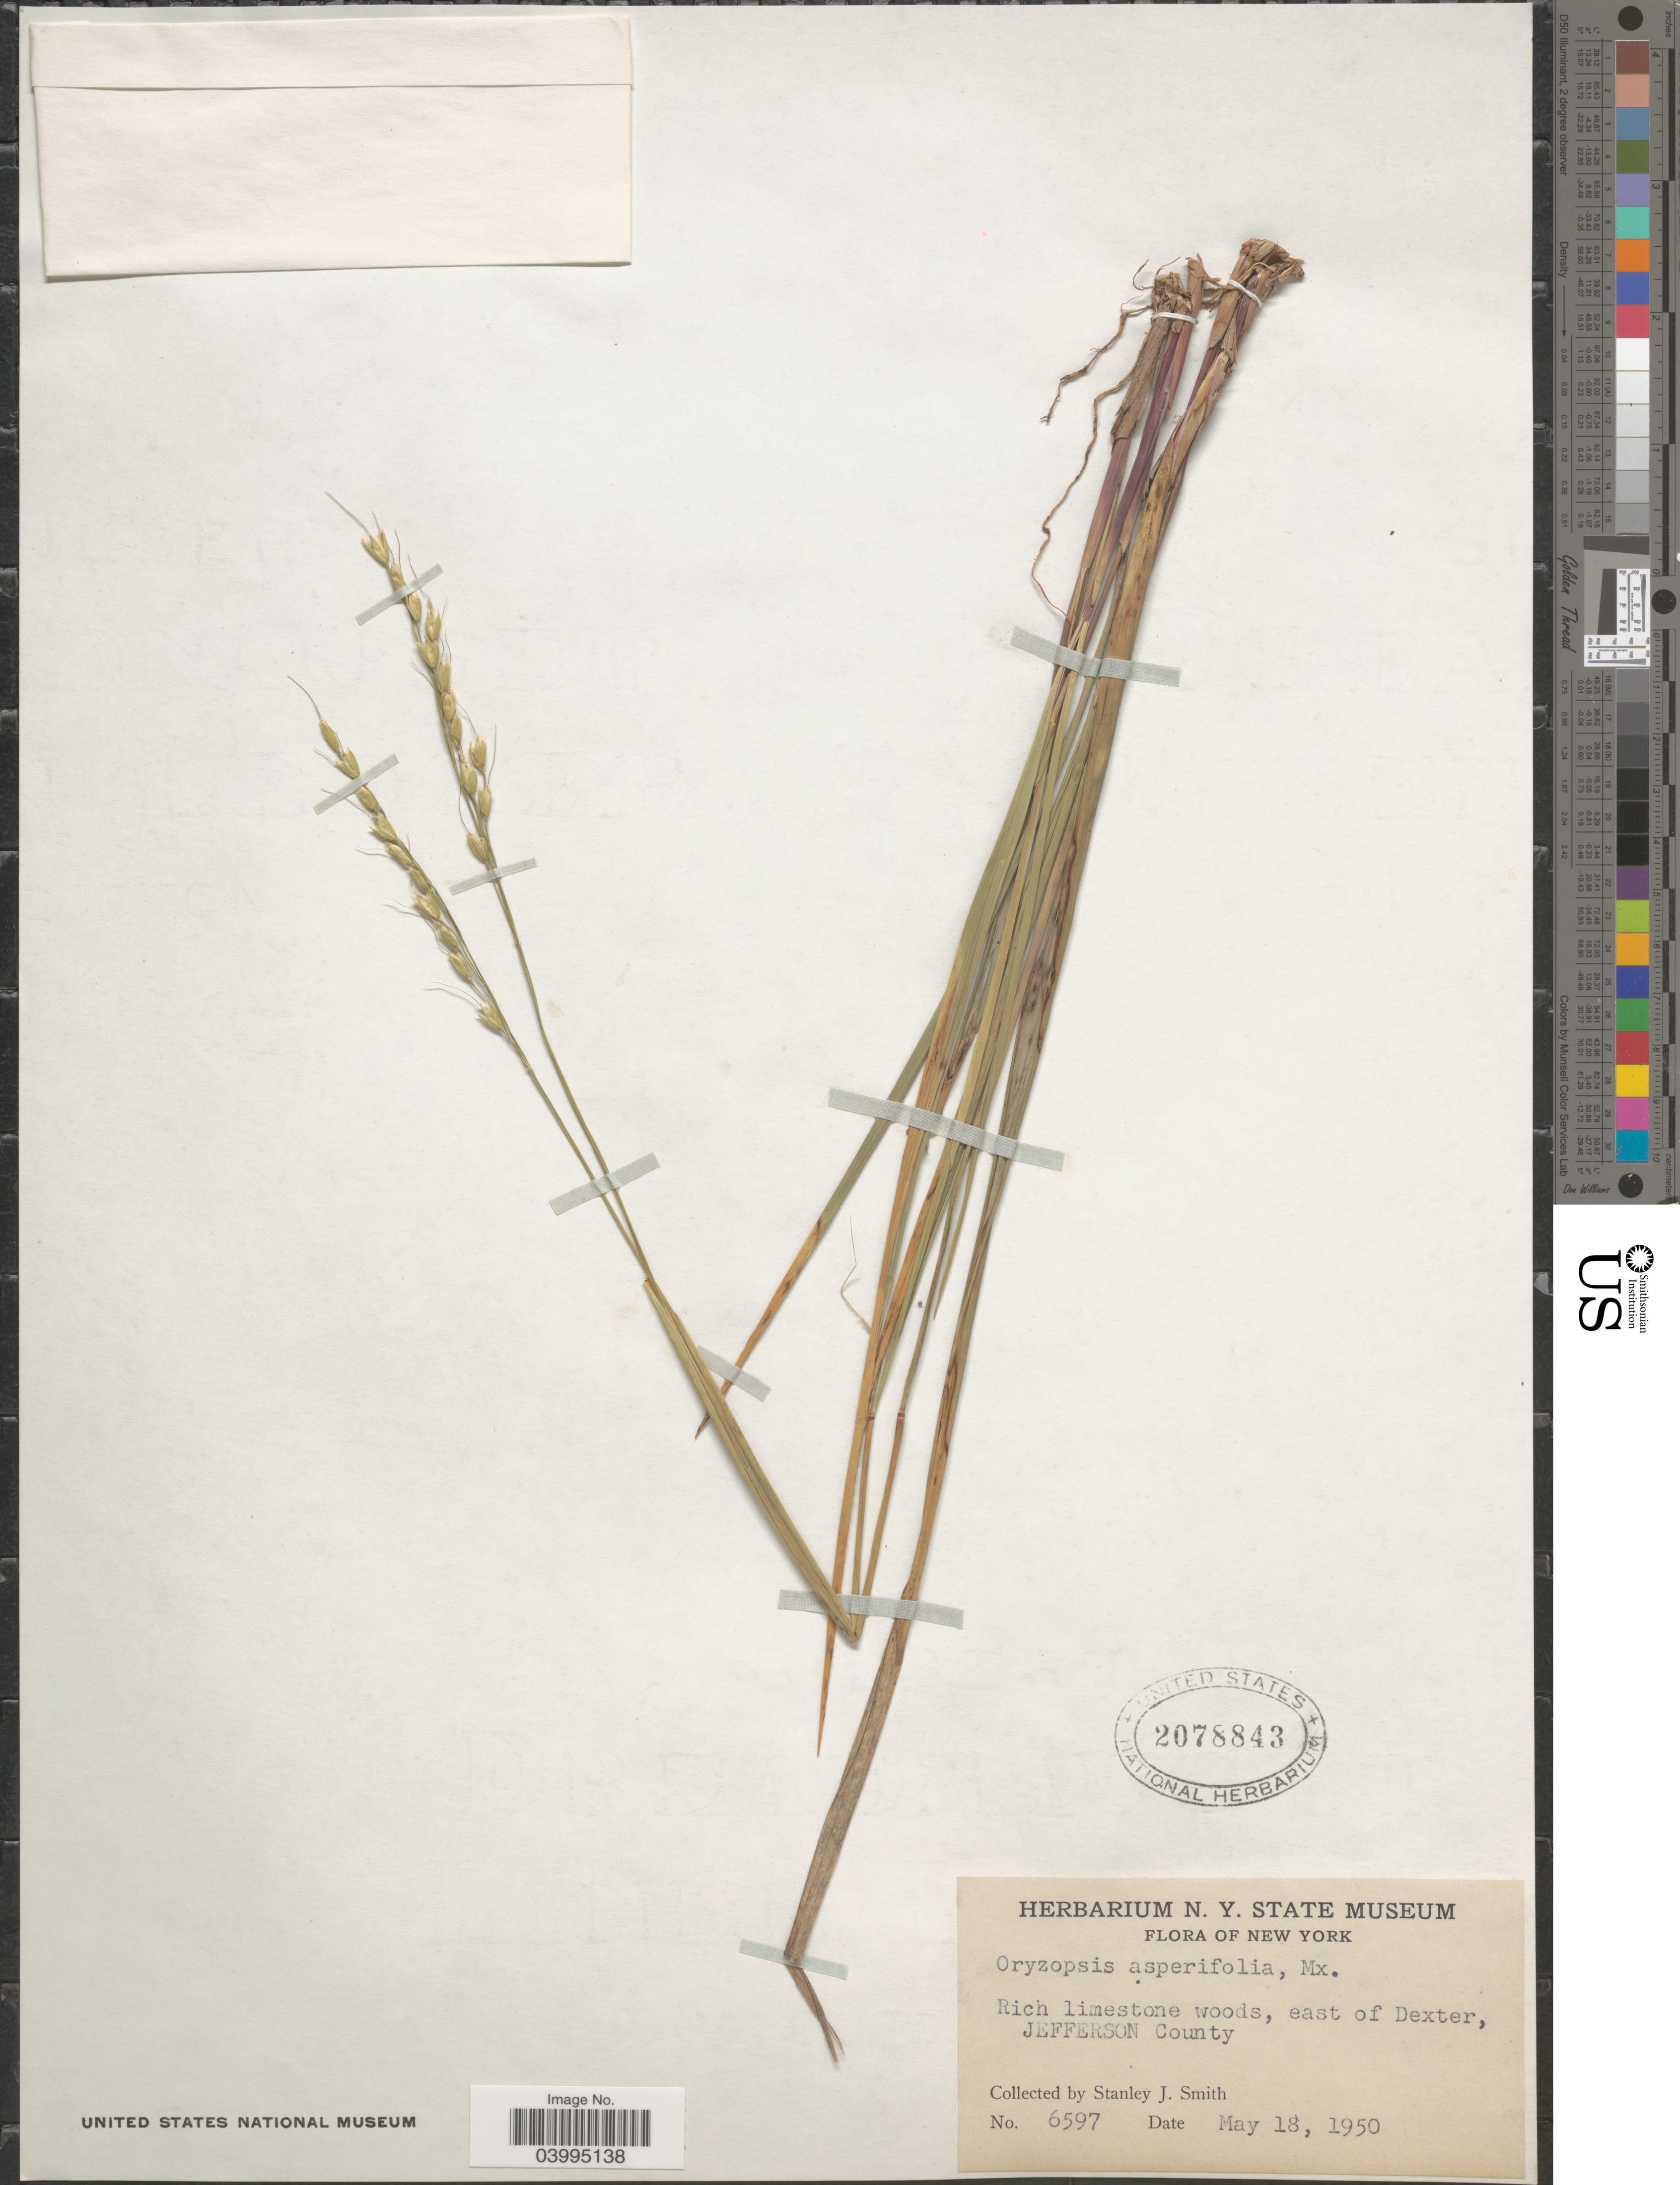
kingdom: Plantae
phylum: Tracheophyta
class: Liliopsida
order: Poales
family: Poaceae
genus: Oryzopsis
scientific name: Oryzopsis asperifolia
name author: Michx.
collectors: S. Smith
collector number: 6597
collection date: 1950-05-18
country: United States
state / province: New York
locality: Rich limestone woods, east of Dexter, Jefferson County.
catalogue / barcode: US 2078843